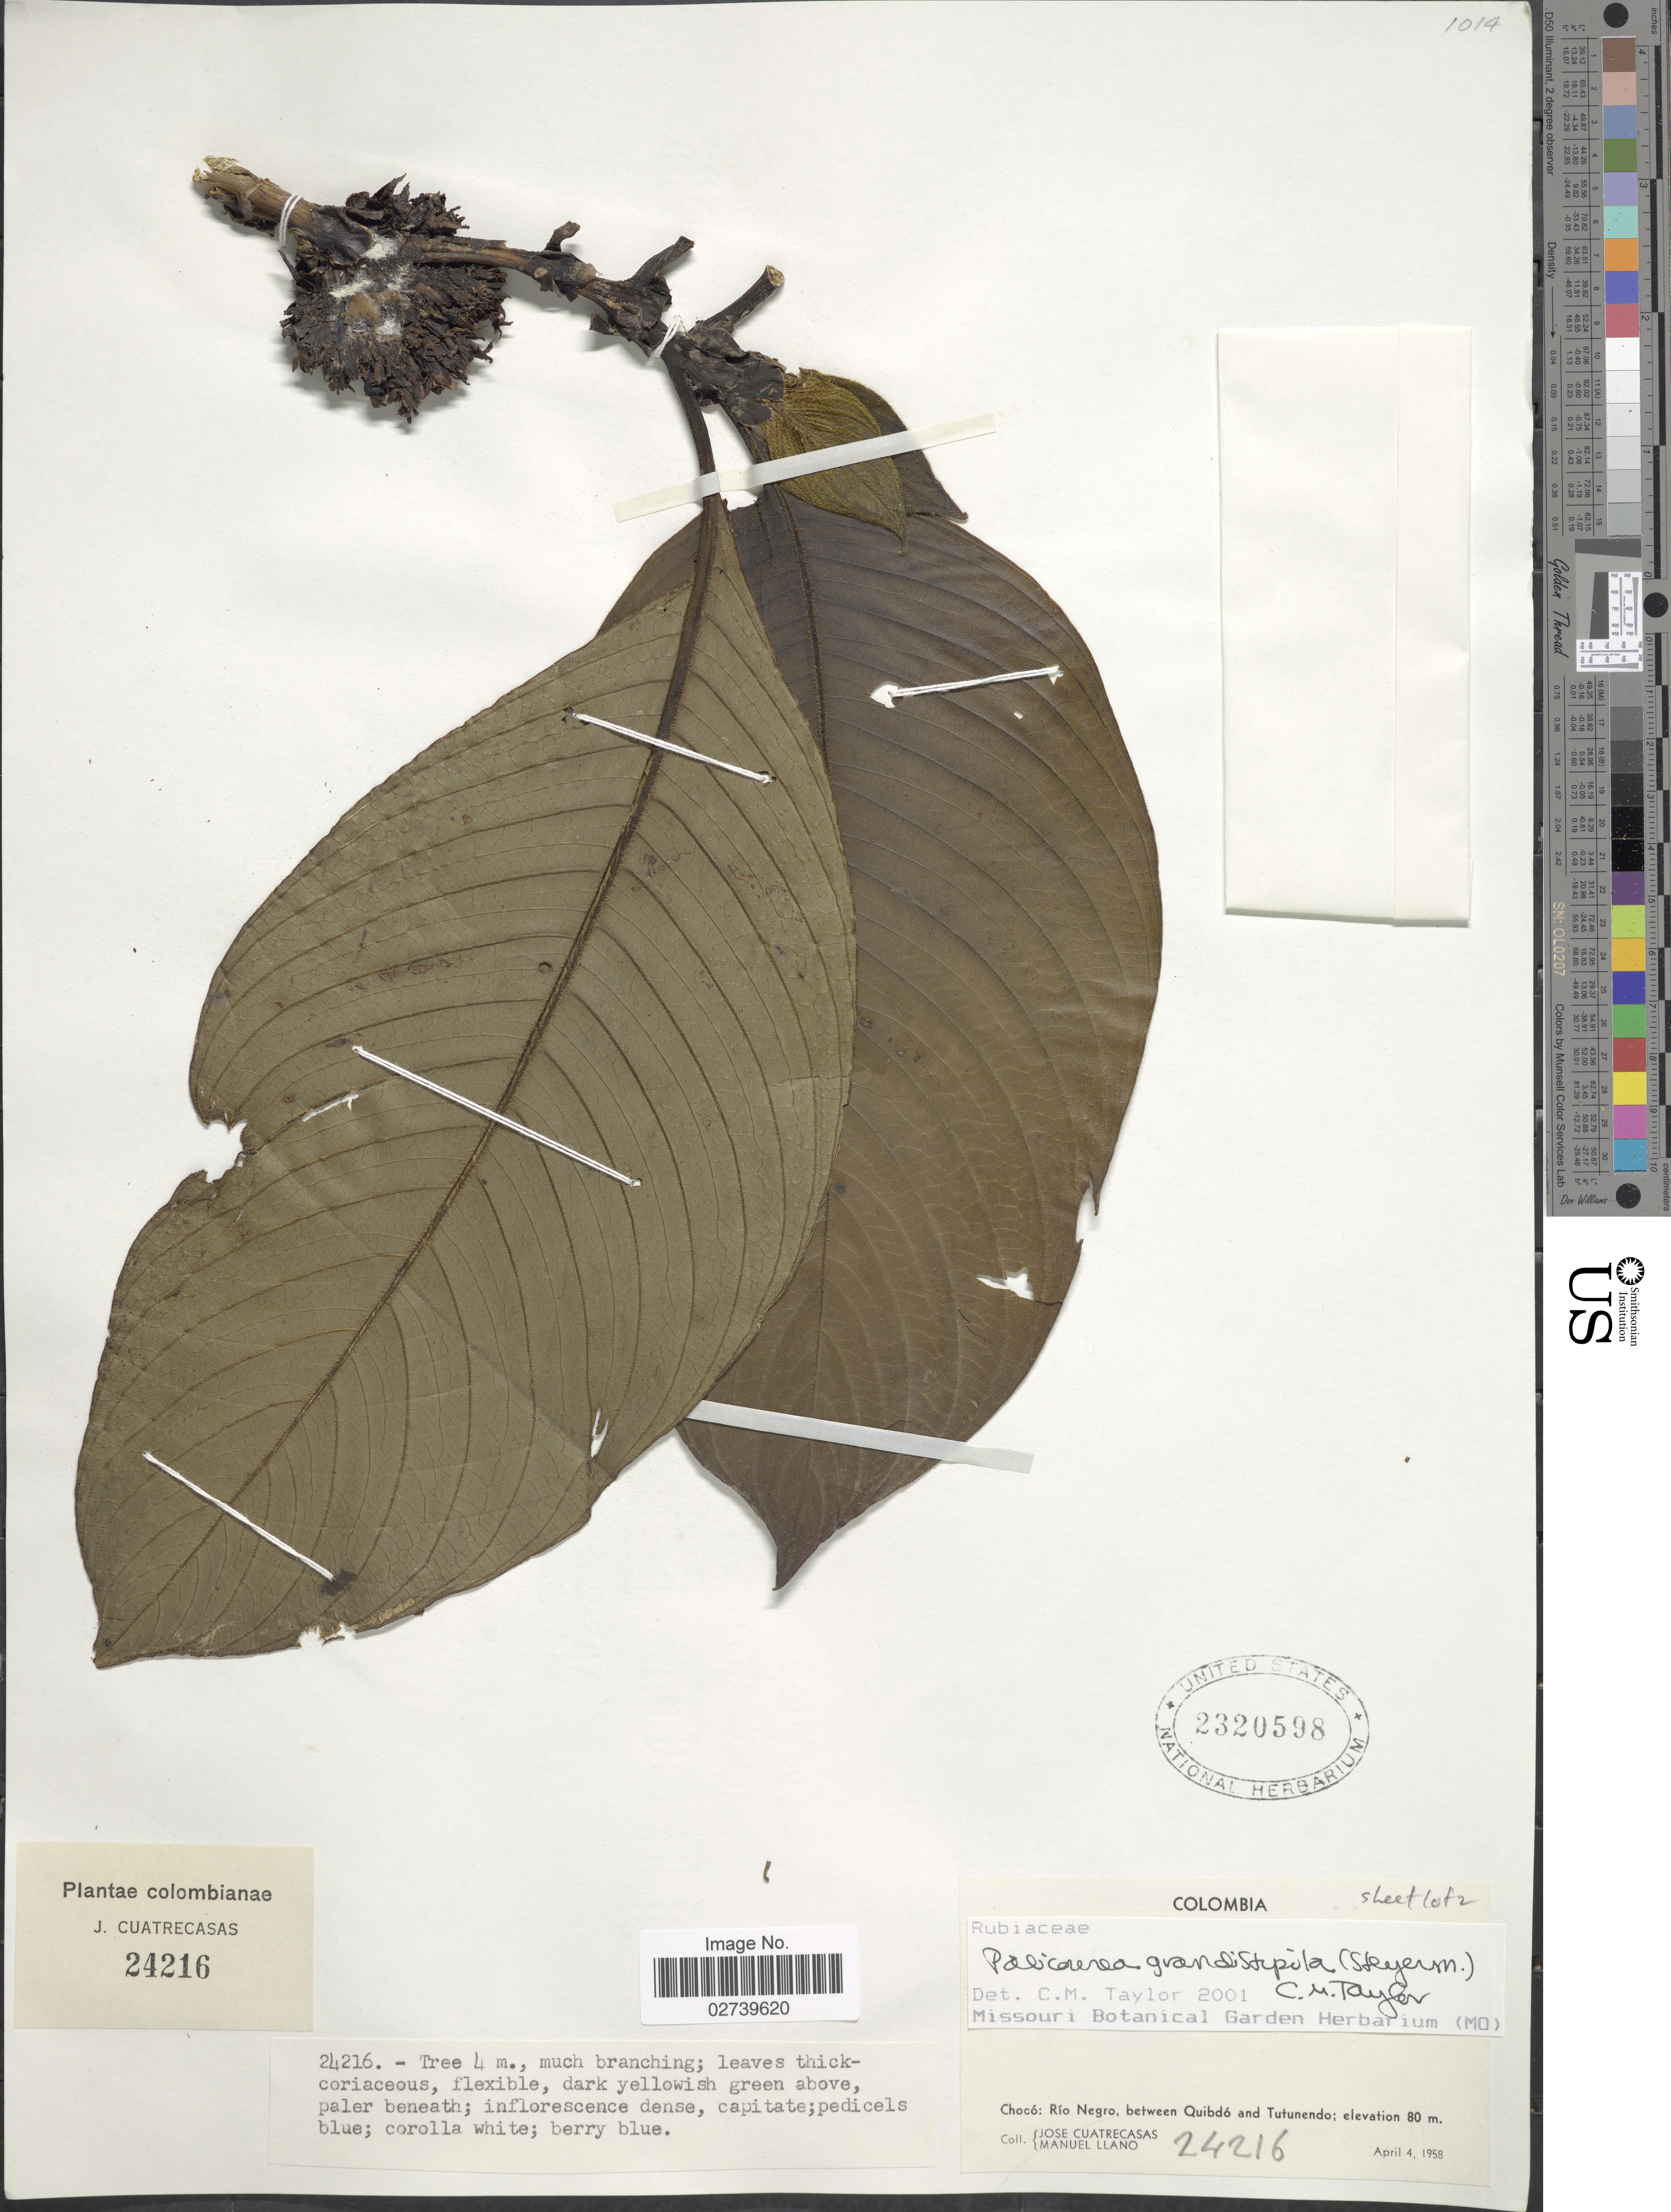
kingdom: Plantae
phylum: Tracheophyta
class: Magnoliopsida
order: Gentianales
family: Rubiaceae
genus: Palicourea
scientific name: Palicourea grandistipula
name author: (Standl. ex Steyerm.) C.M. Taylor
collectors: J. Cuatrecasas & M. Llano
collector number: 24216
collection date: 1958-04-04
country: Colombia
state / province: Chocó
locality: Rio Negro, between Quibdo and Tutunendo, colombianae.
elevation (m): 80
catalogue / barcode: US 2320598